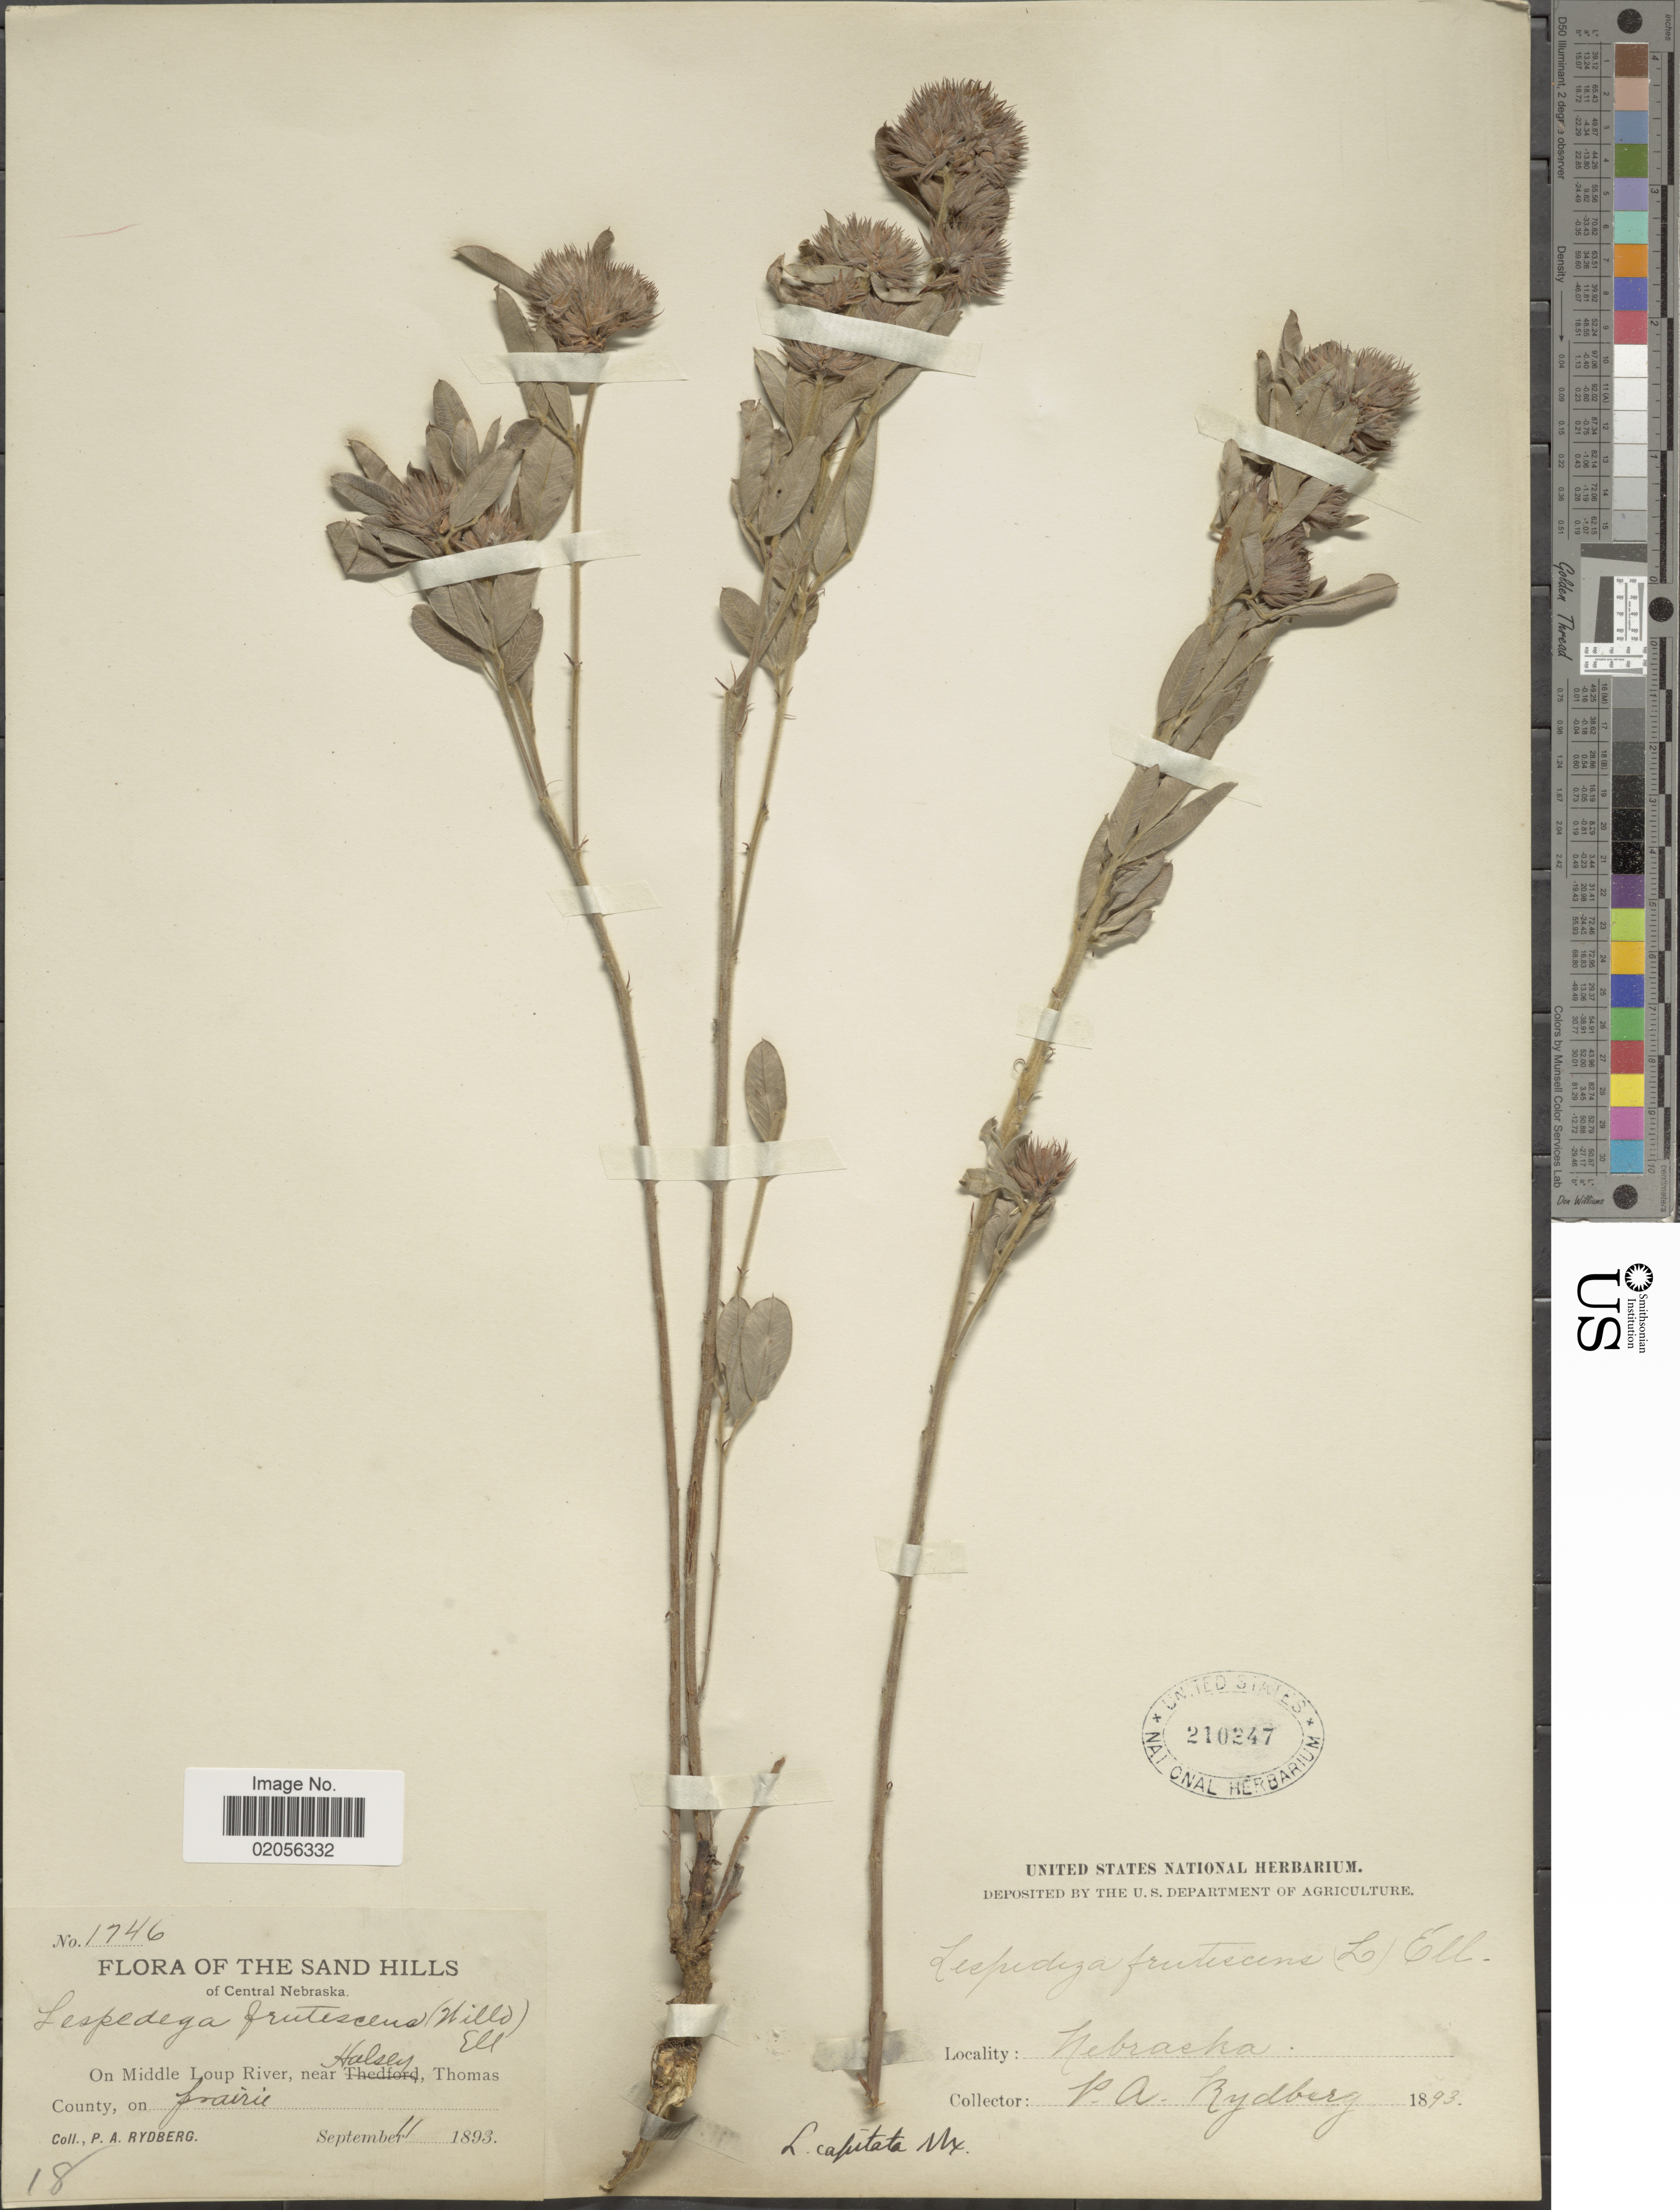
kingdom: Plantae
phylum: Tracheophyta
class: Magnoliopsida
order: Fabales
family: Fabaceae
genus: Lespedeza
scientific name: Lespedeza capitata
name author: Michx.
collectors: P. A. Rydberg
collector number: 1746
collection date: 1893-09-11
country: United States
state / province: Nebraska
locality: Sand Hills. Central Nebraska. On Middle Loup River, near Halsey, Thomas County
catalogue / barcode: US 210247